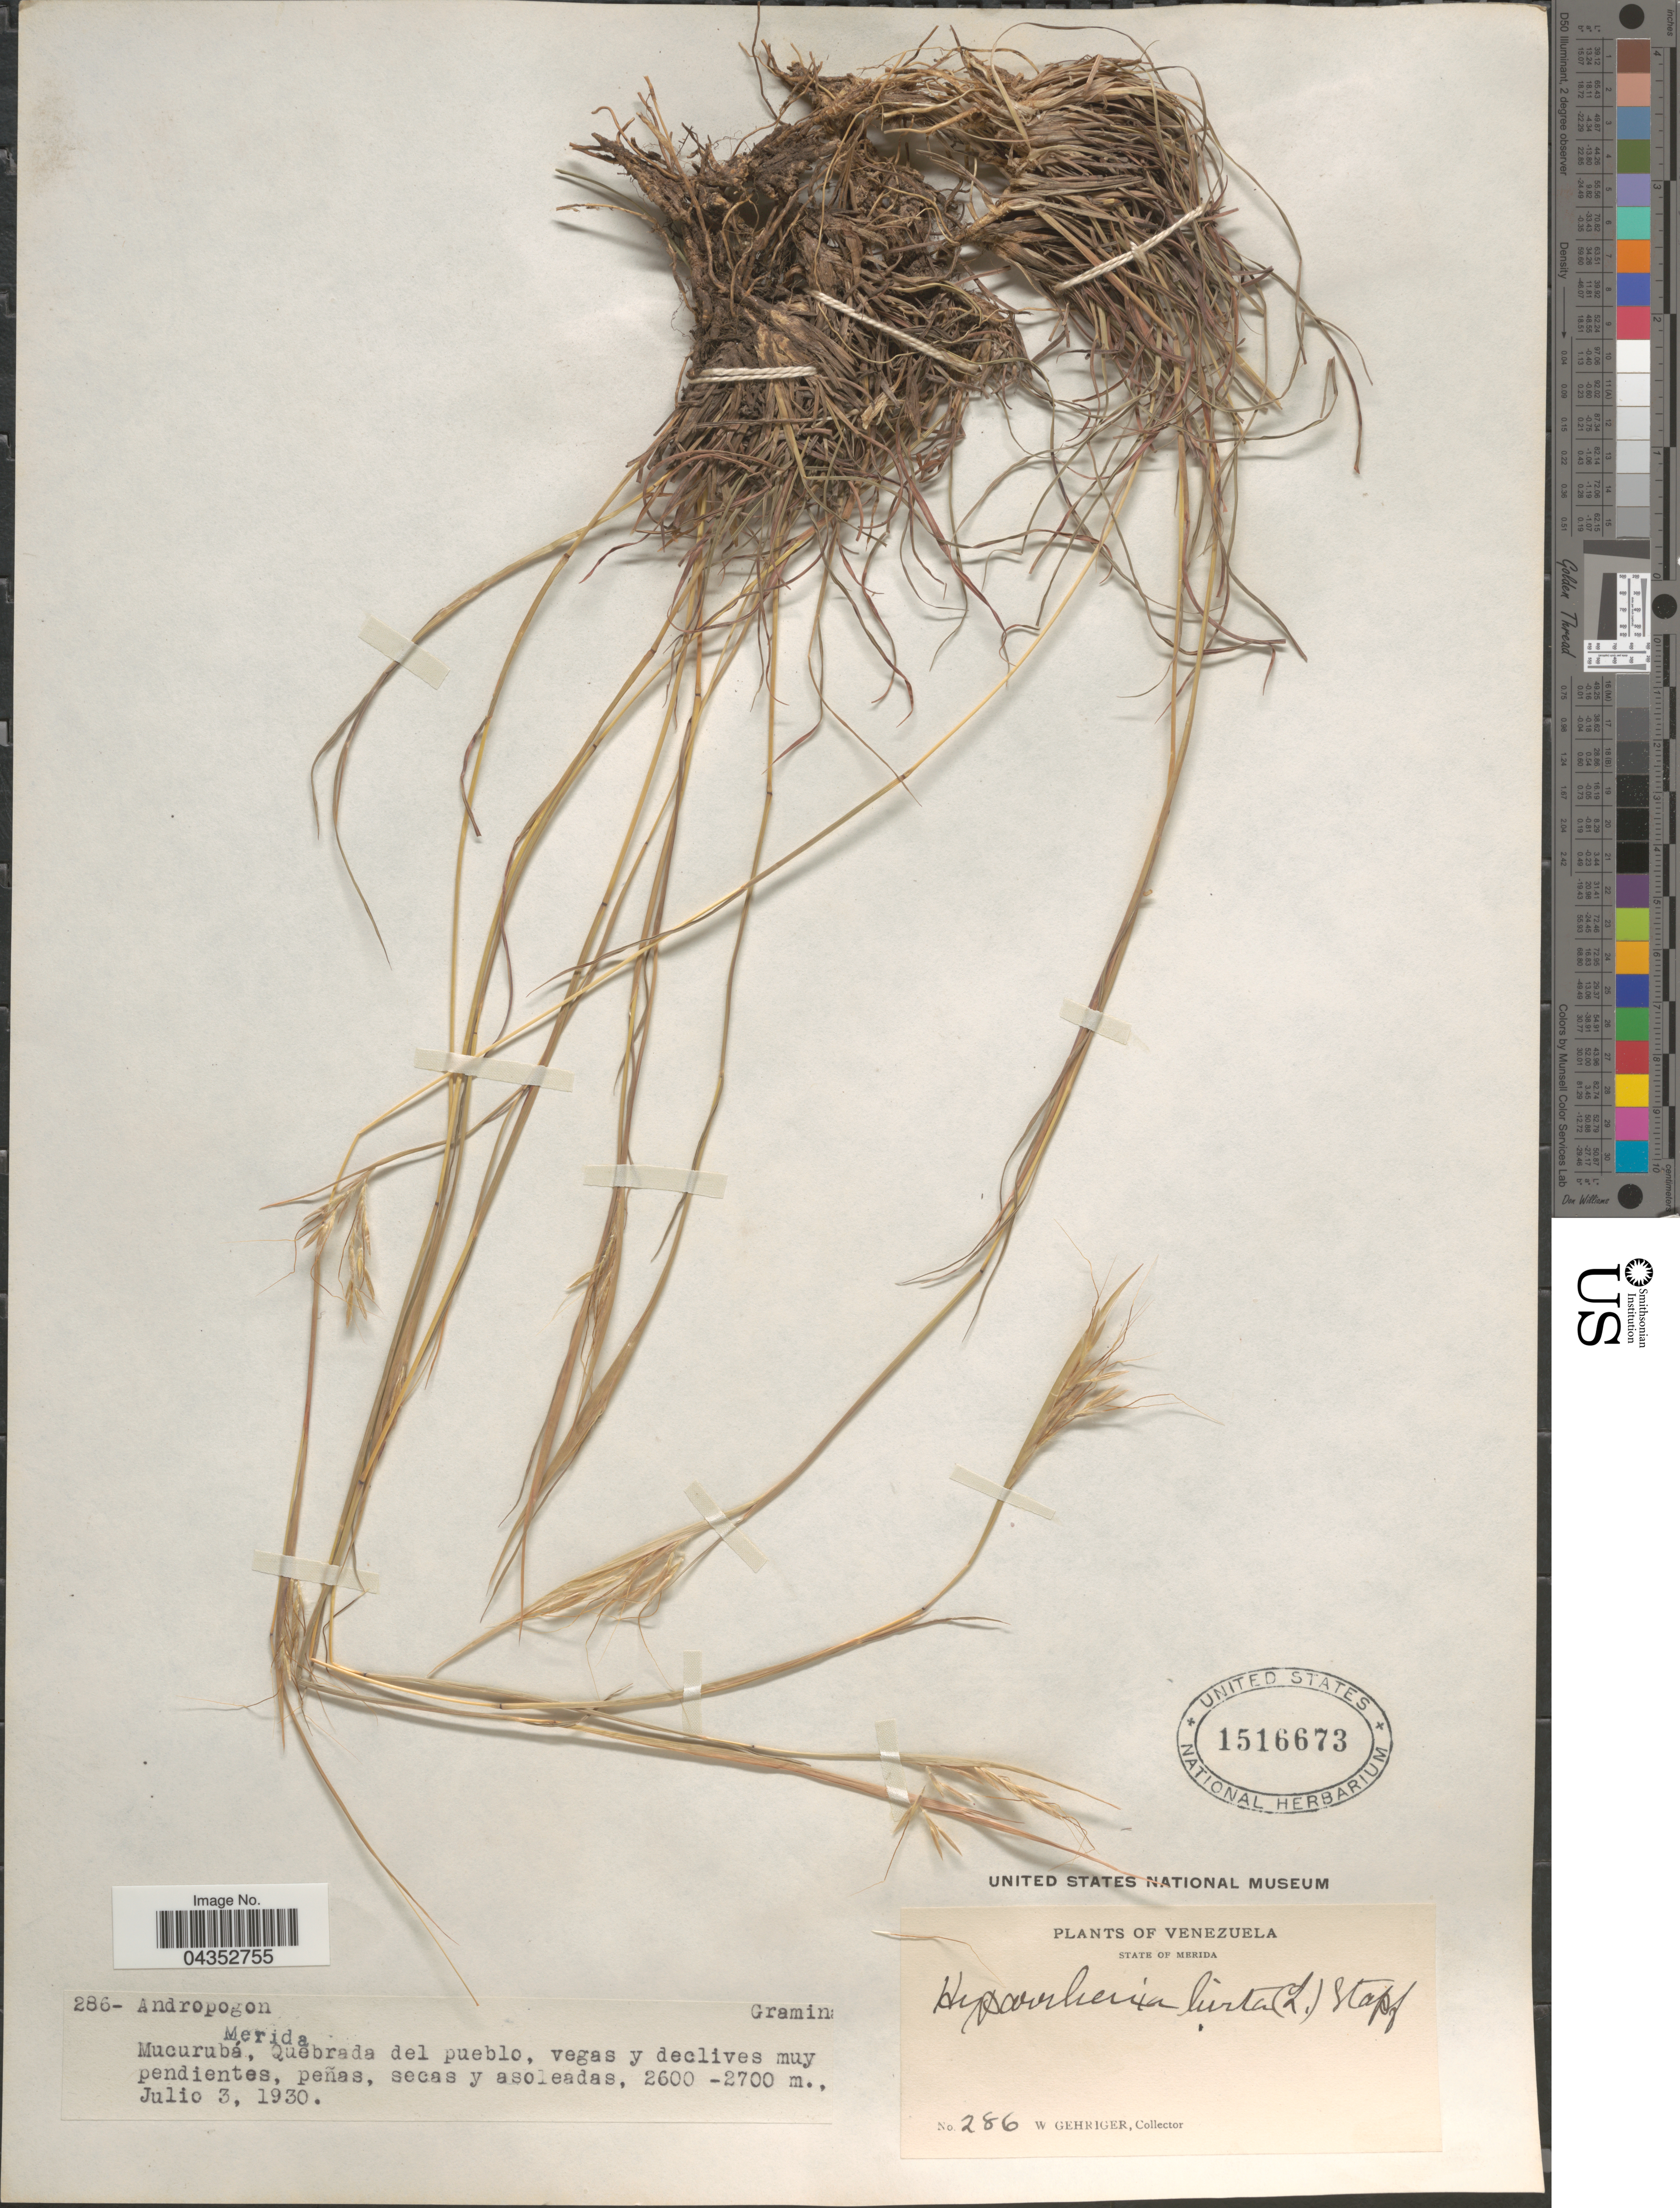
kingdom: Plantae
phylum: Tracheophyta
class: Liliopsida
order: Poales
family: Poaceae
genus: Hyparrhenia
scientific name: Hyparrhenia hirta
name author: (L.) Stapf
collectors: W. Gehriger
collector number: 286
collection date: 1930-07-03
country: Venezuela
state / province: Merida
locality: Mucurubá, Quebrada del pueblo.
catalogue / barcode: US 1516673